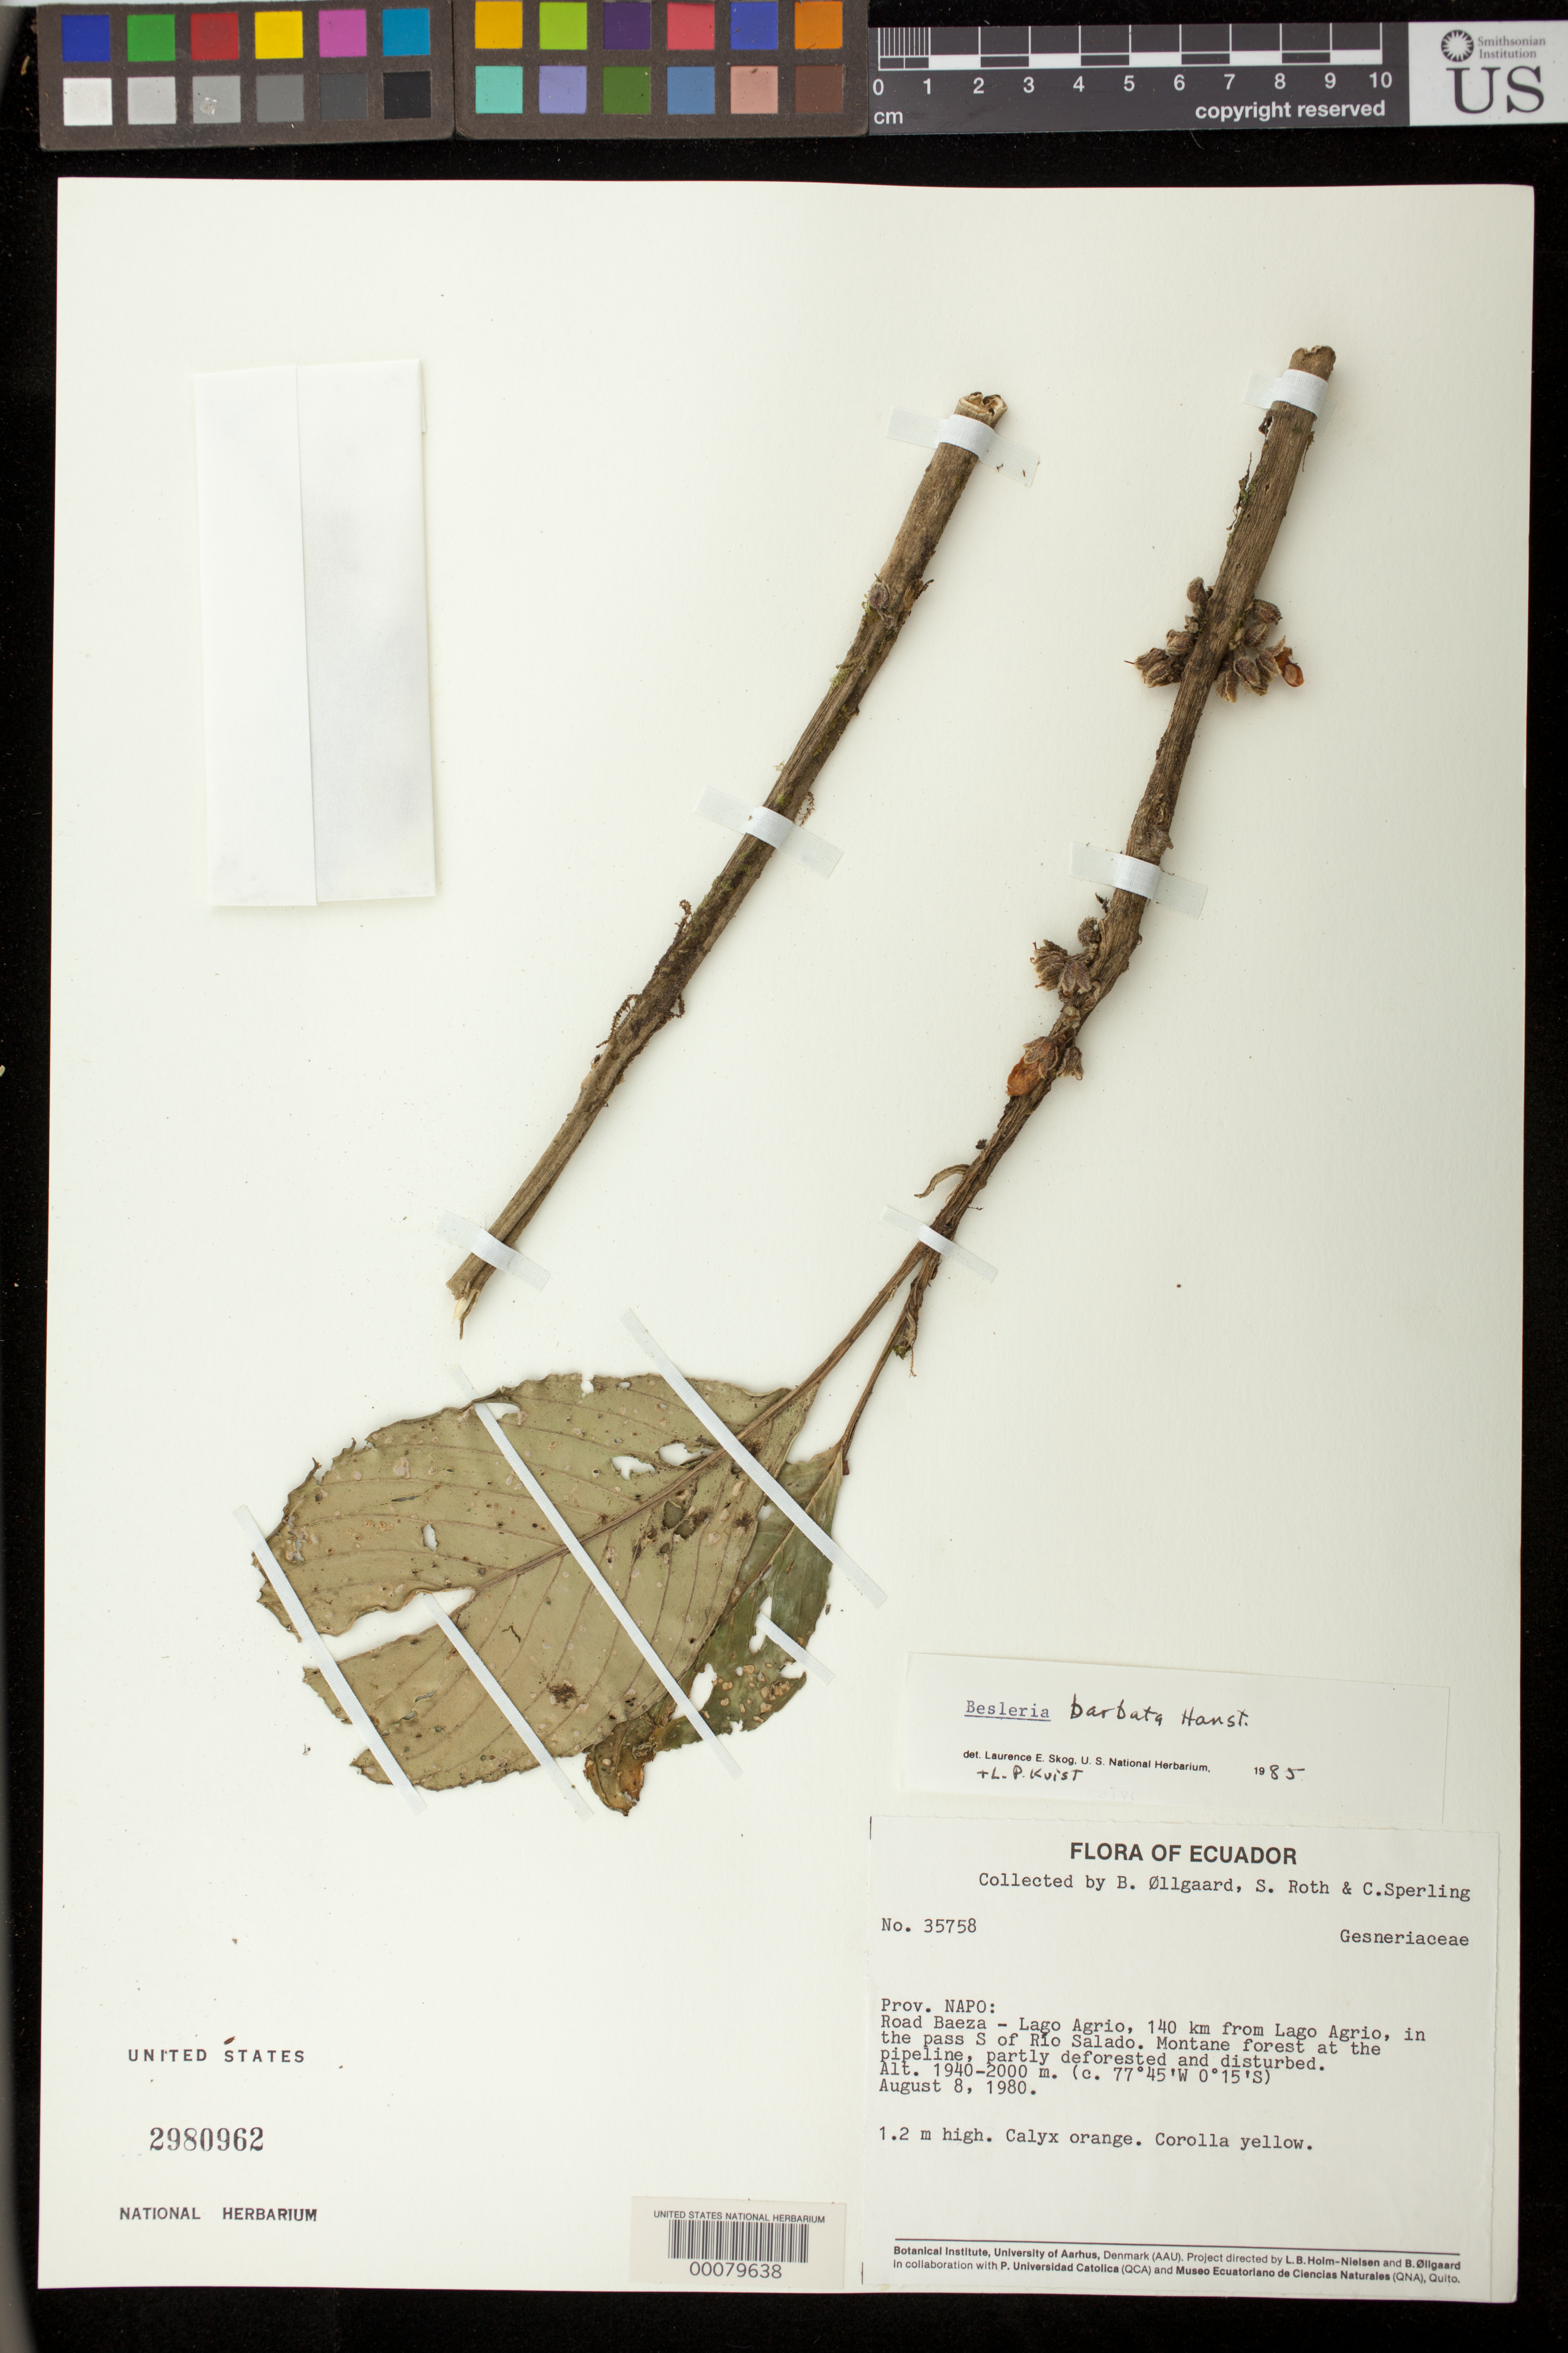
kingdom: Plantae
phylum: Tracheophyta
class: Magnoliopsida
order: Lamiales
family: Gesneriaceae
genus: Besleria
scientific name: Besleria barbata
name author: (Poepp.) Hanst.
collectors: B. Øllgaard & et al.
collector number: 35758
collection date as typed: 08 Aug 1980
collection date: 1980-08-08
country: Ecuador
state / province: Napo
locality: Road Baeza-Lago Agrio, 140 km from Lago Agrio, in the pass S of Rio Salado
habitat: Montane forest at the pipeline, partly deforested & disturbed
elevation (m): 1940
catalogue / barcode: US 2980962